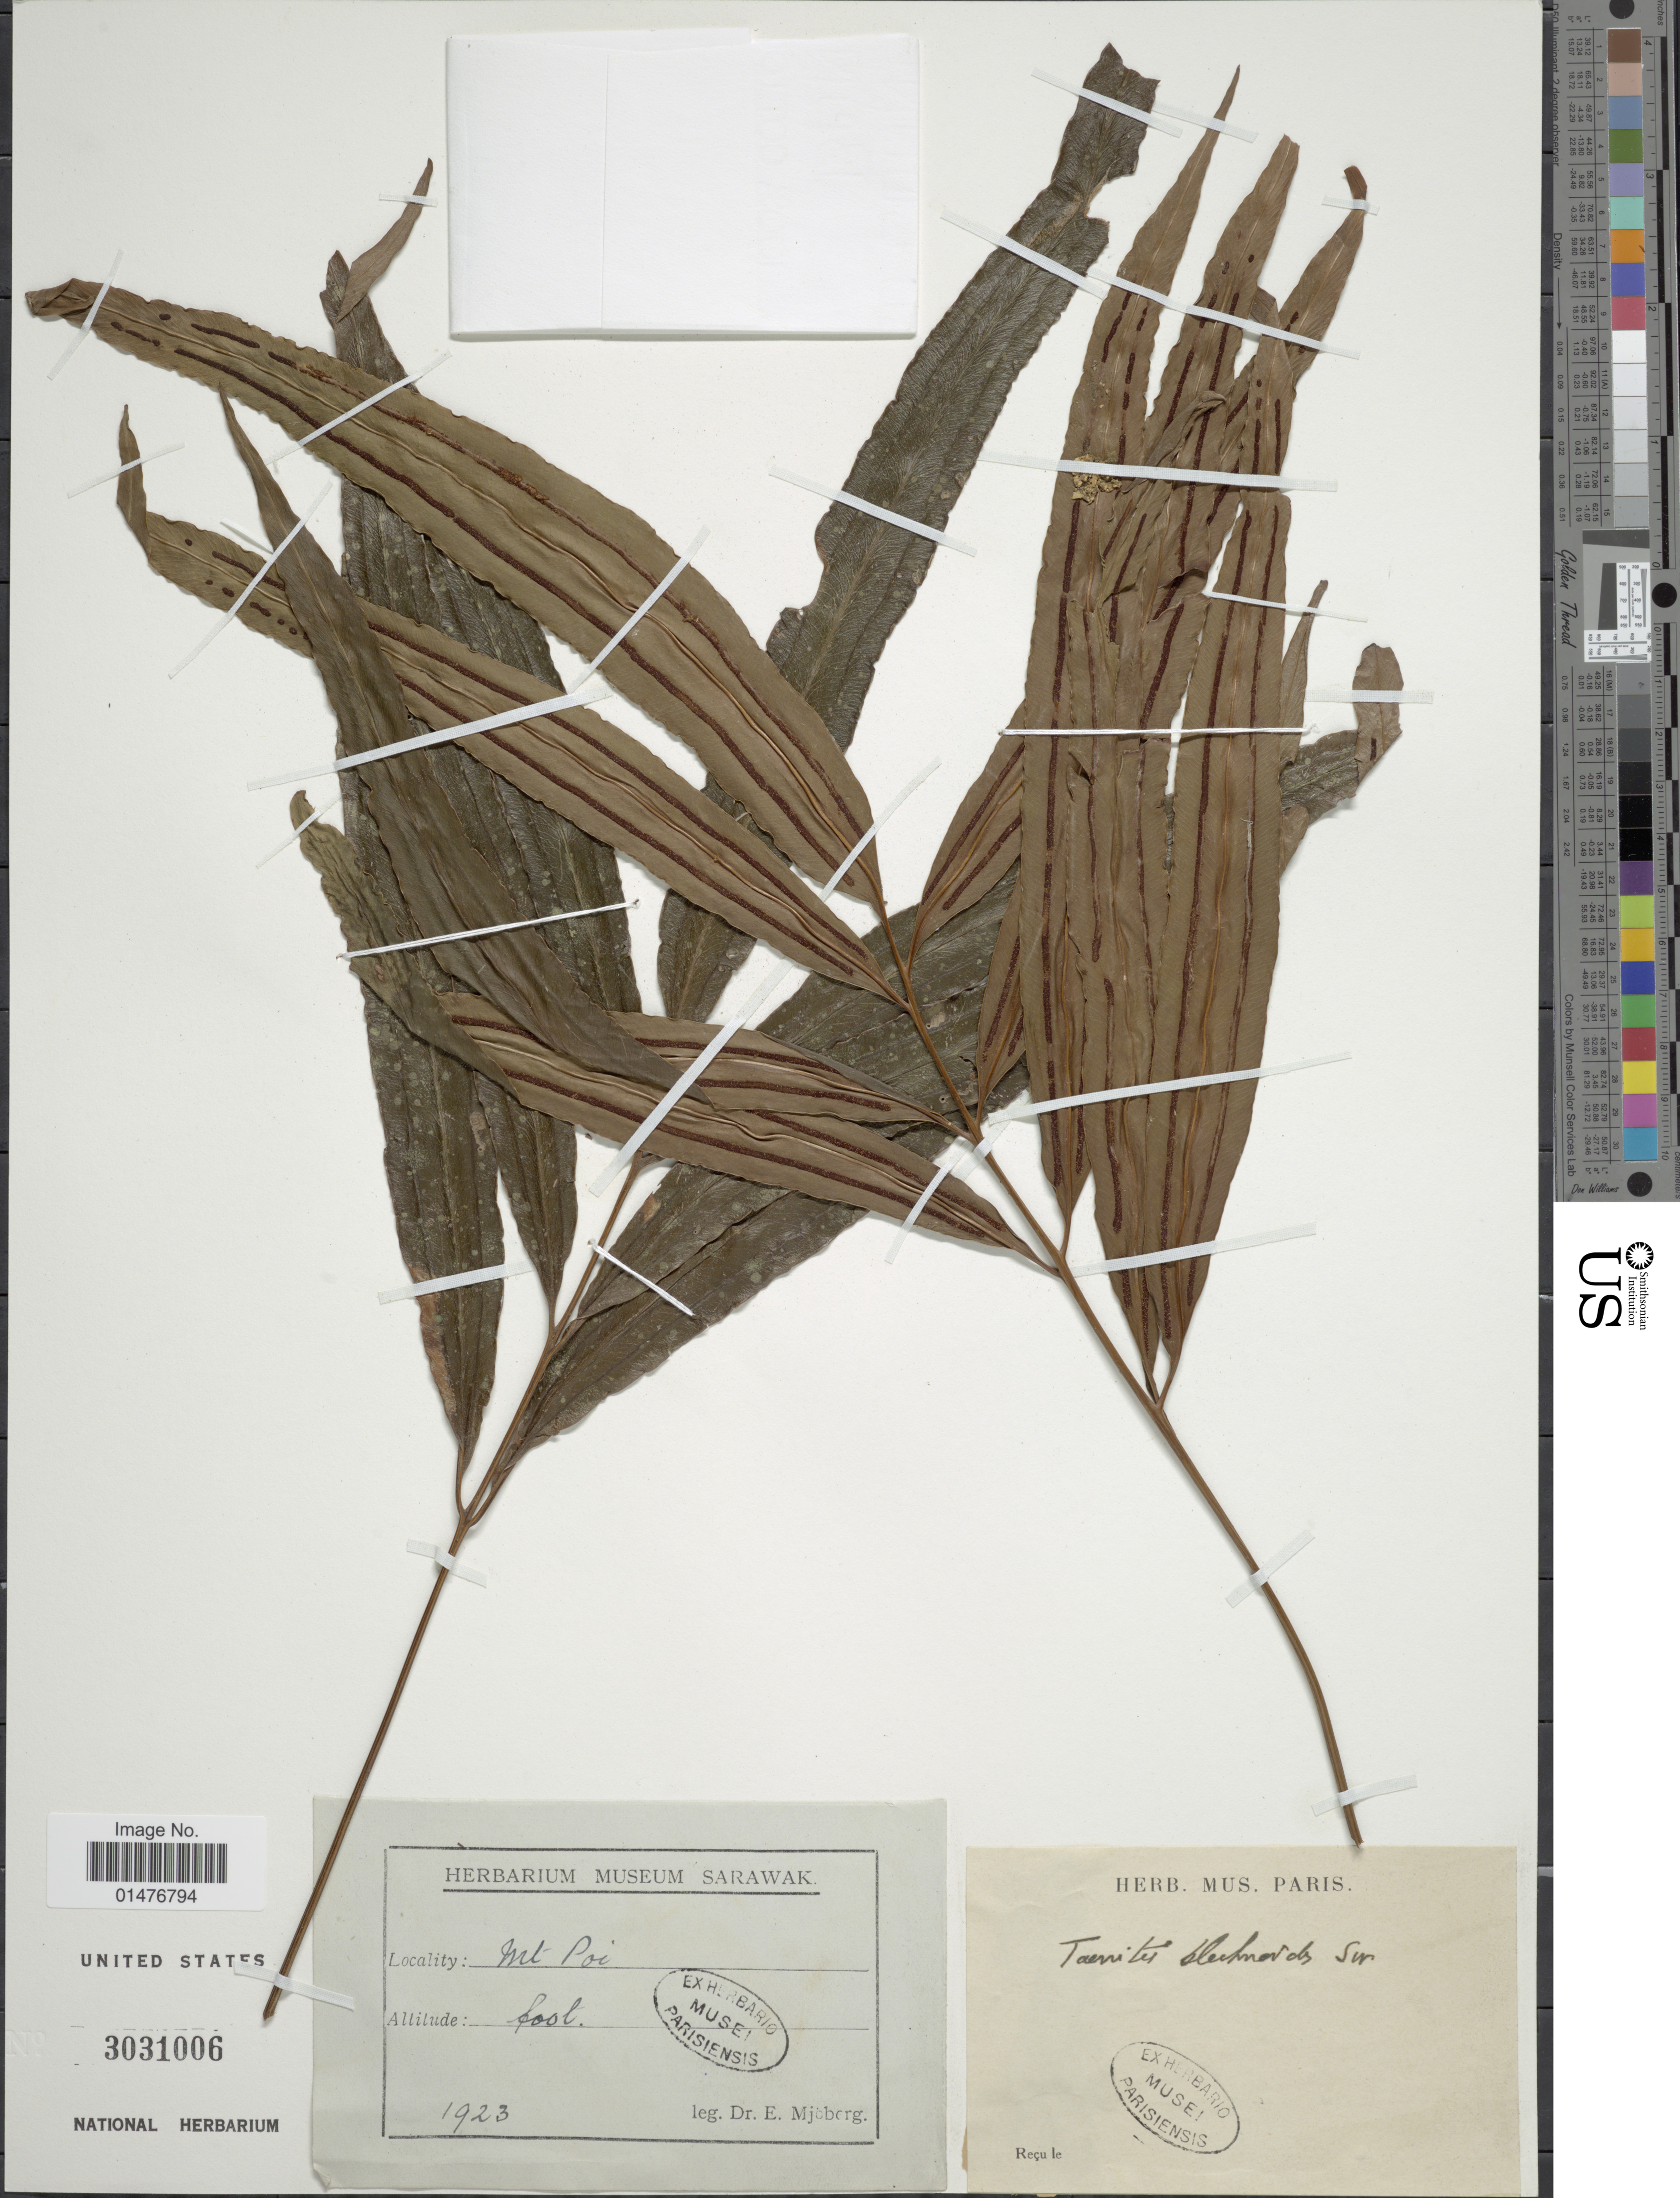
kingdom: Plantae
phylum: Tracheophyta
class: Polypodiopsida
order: Polypodiales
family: Pteridaceae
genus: Taenitis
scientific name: Taenitis blechnoides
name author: (Willd.) Sw.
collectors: E. Mjoberg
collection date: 1923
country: Malaysia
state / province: Sarawak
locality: Mt Poi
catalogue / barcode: US 3031006